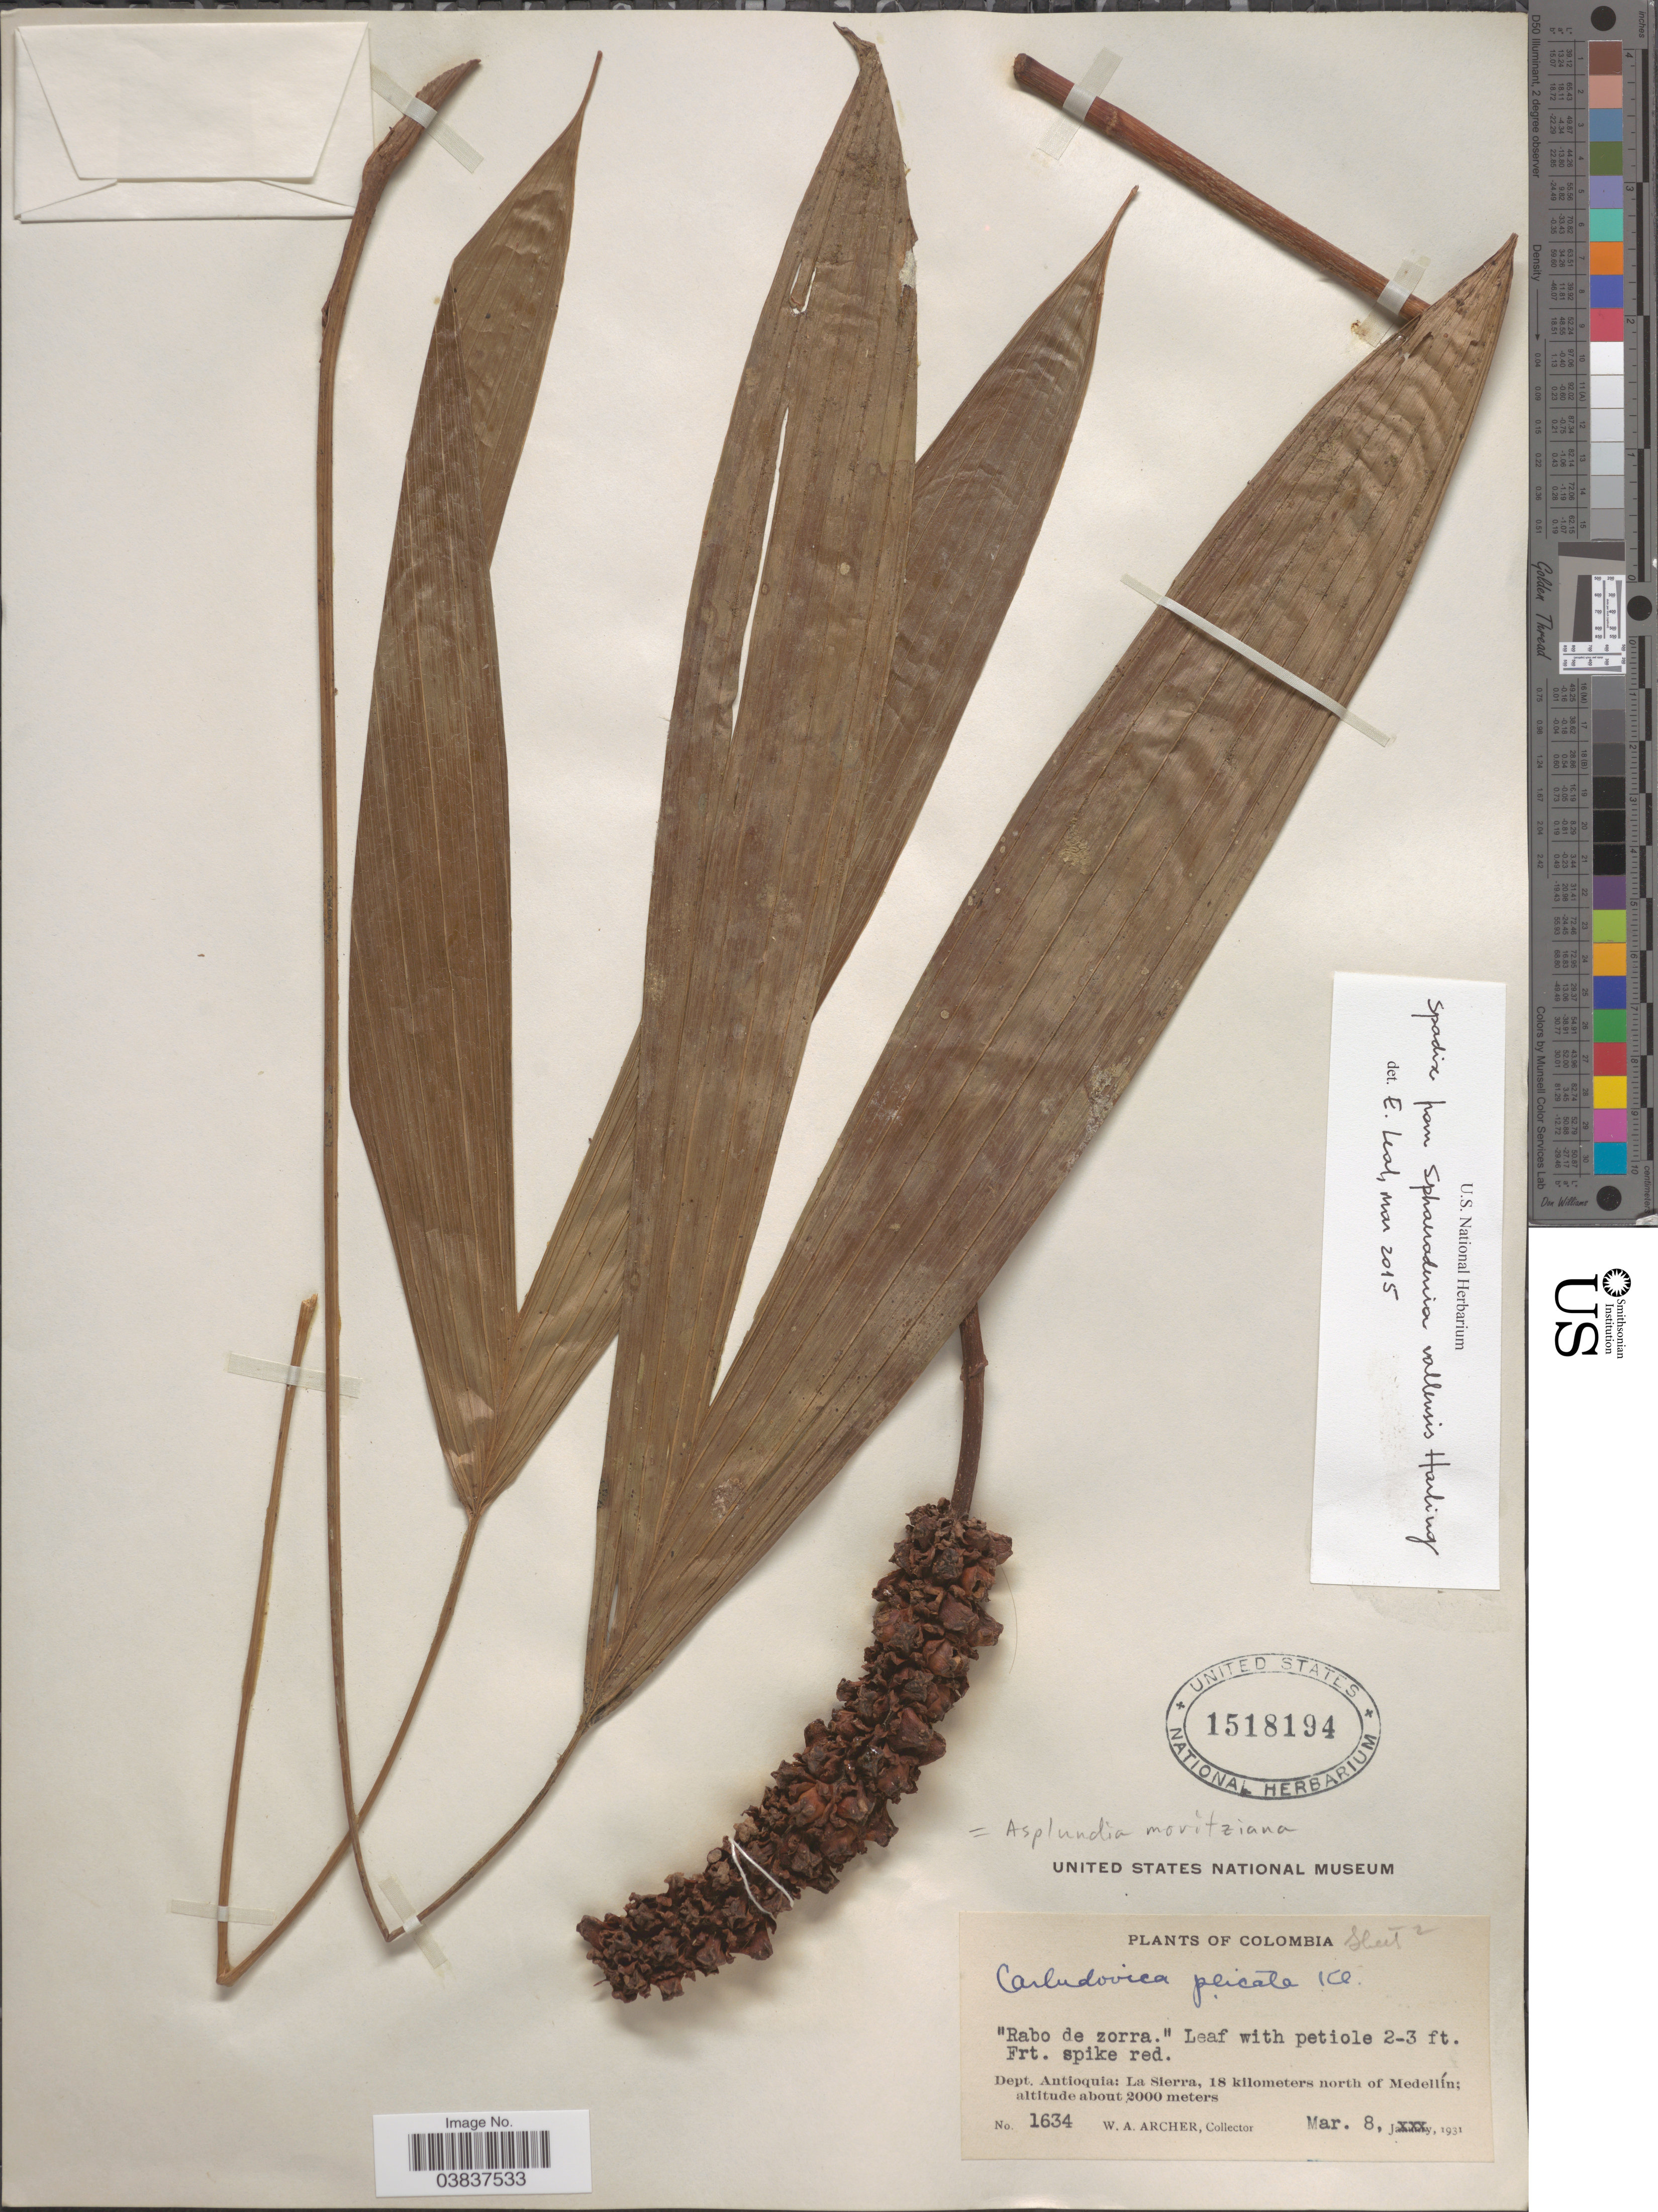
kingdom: Plantae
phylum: Tracheophyta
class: Liliopsida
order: Pandanales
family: Cyclanthaceae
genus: Sphaeradenia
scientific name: Sphaeradenia vallensis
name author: Harling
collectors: W. Archer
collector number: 1634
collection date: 1931-03-08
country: Colombia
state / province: Antioquia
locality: Dept. Antioquia: La Sierra, 18 kilometers north of Medellín.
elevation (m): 2000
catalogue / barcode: US 1518194